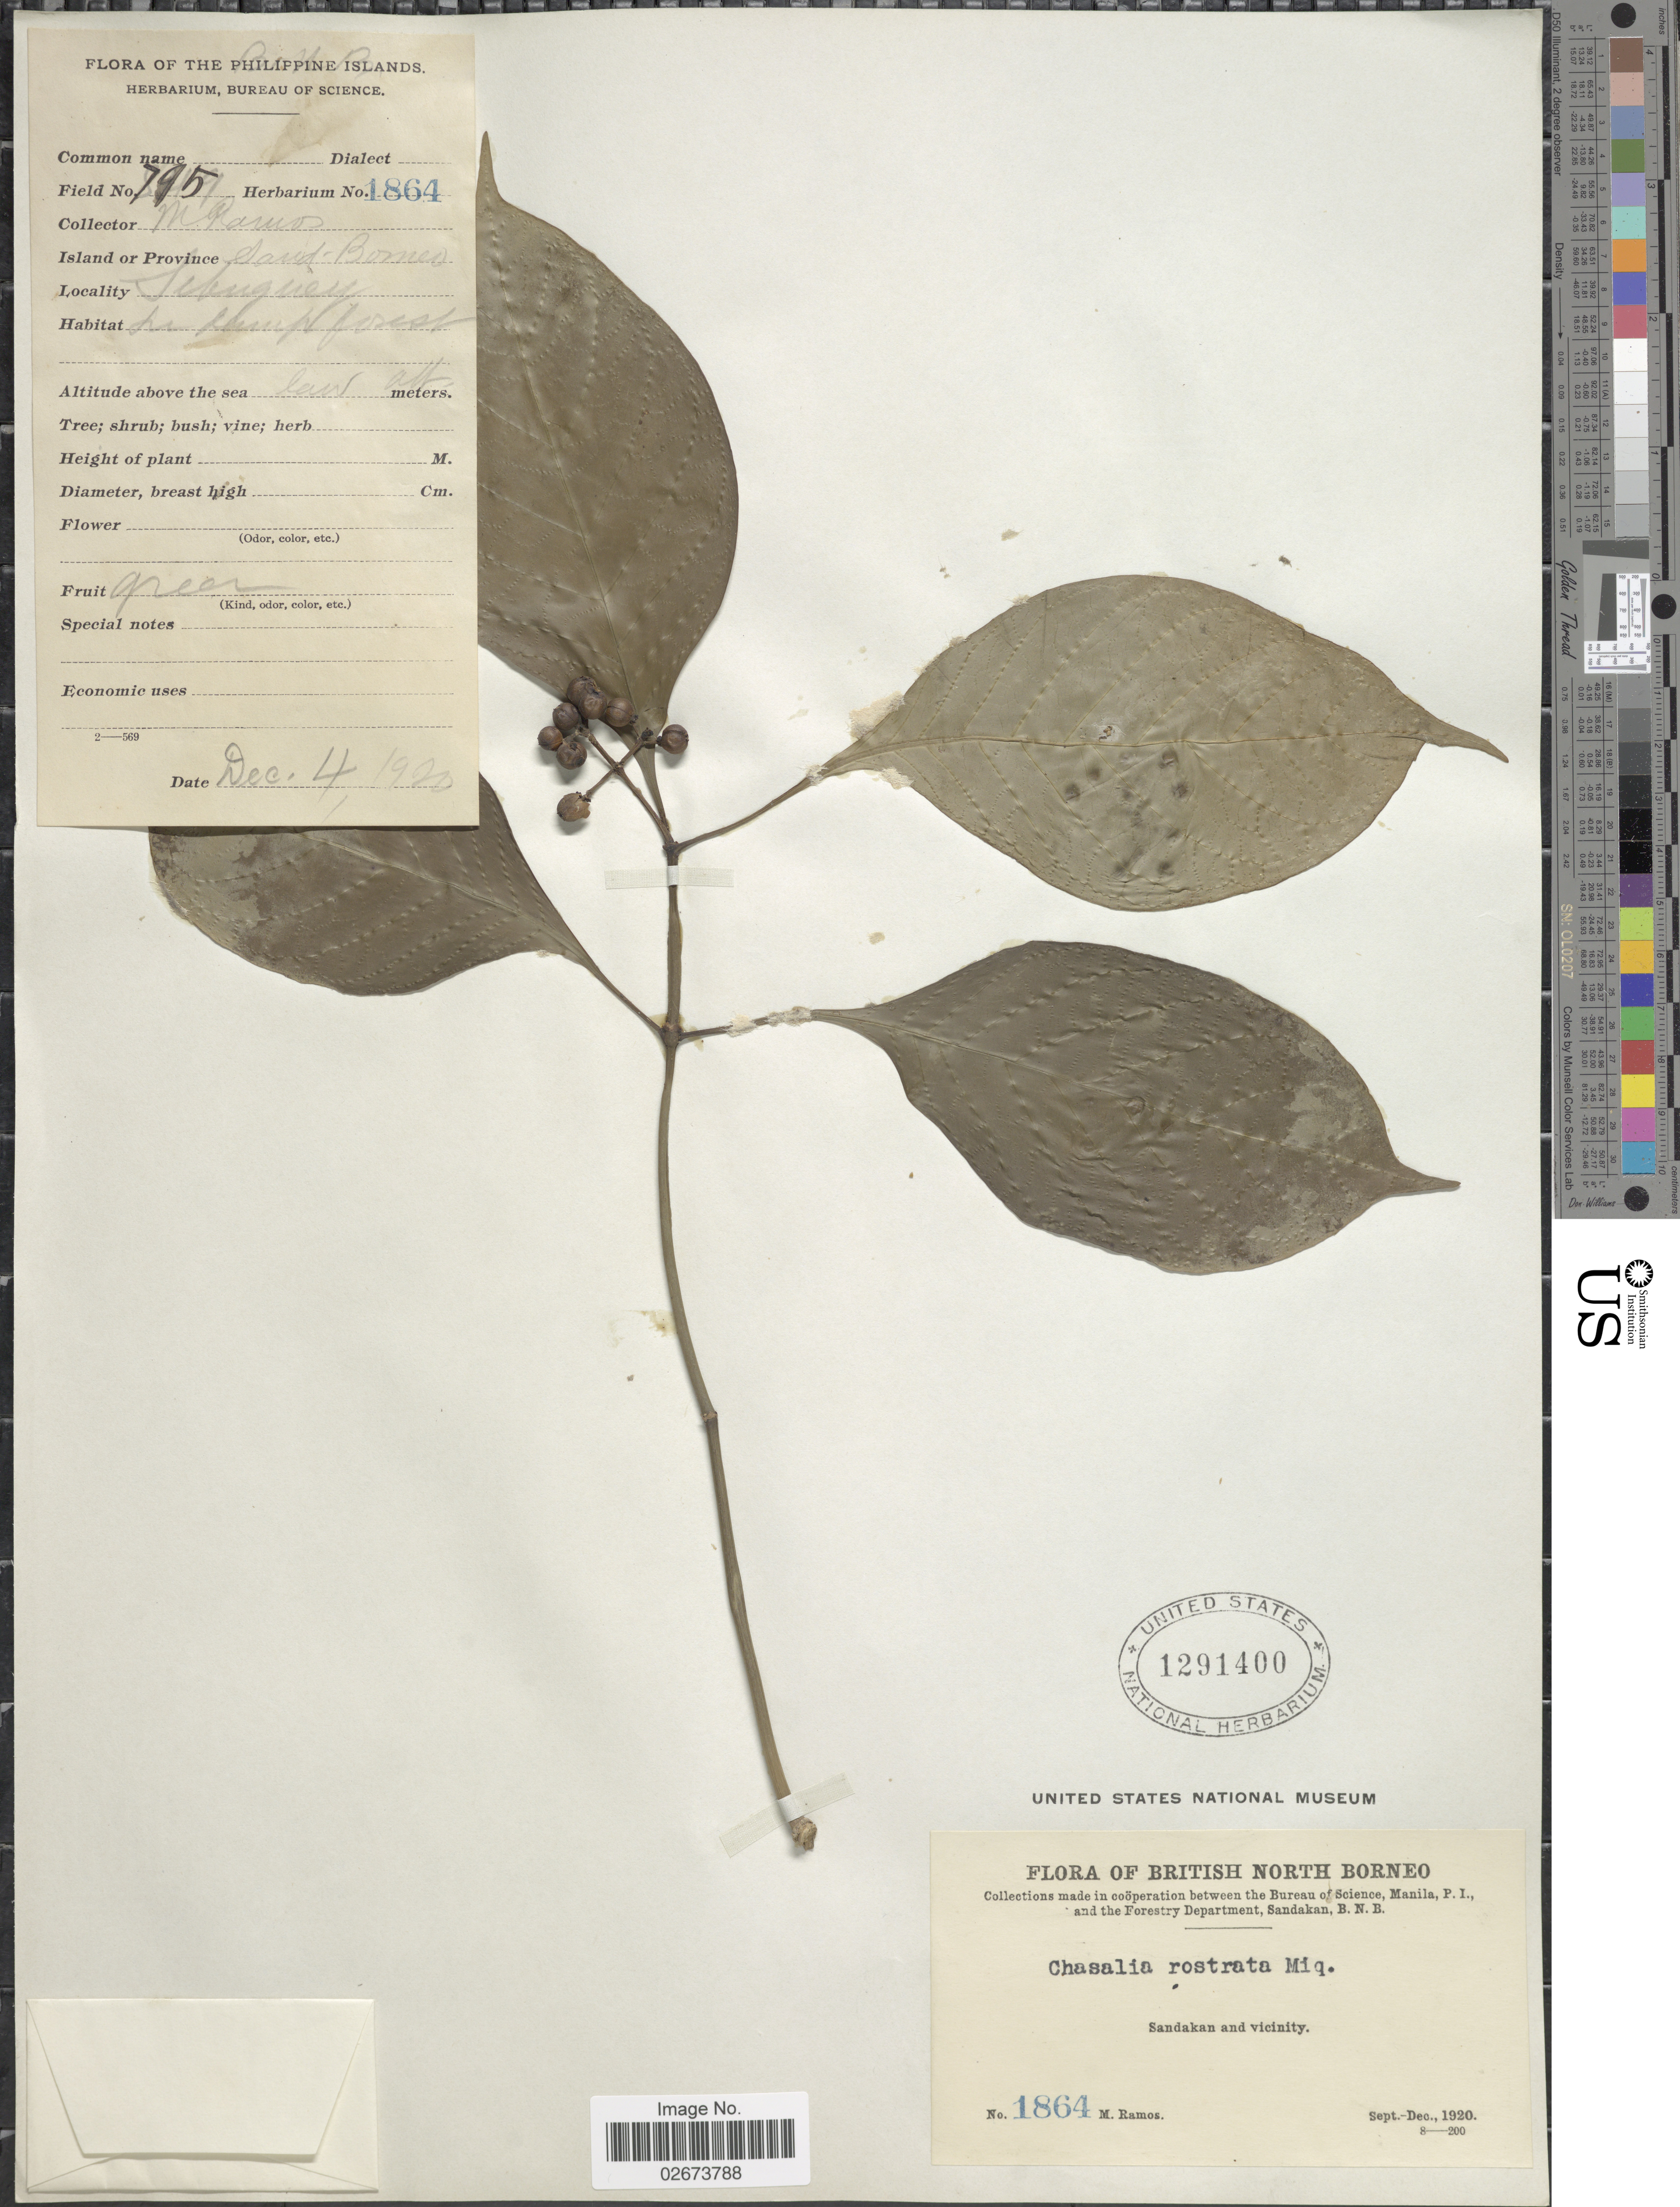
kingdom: Plantae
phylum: Tracheophyta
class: Magnoliopsida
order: Gentianales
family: Rubiaceae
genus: Chassalia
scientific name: Chassalia rostrata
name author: (Blume) Miq.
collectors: M. Ramos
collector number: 1864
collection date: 1920-12-04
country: Malaysia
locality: British North Borneo, Sandakan and vicinity, Island or Province Sand-Borneo, Sebuguey, du damp forest. [interpreted]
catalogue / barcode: US 1291400